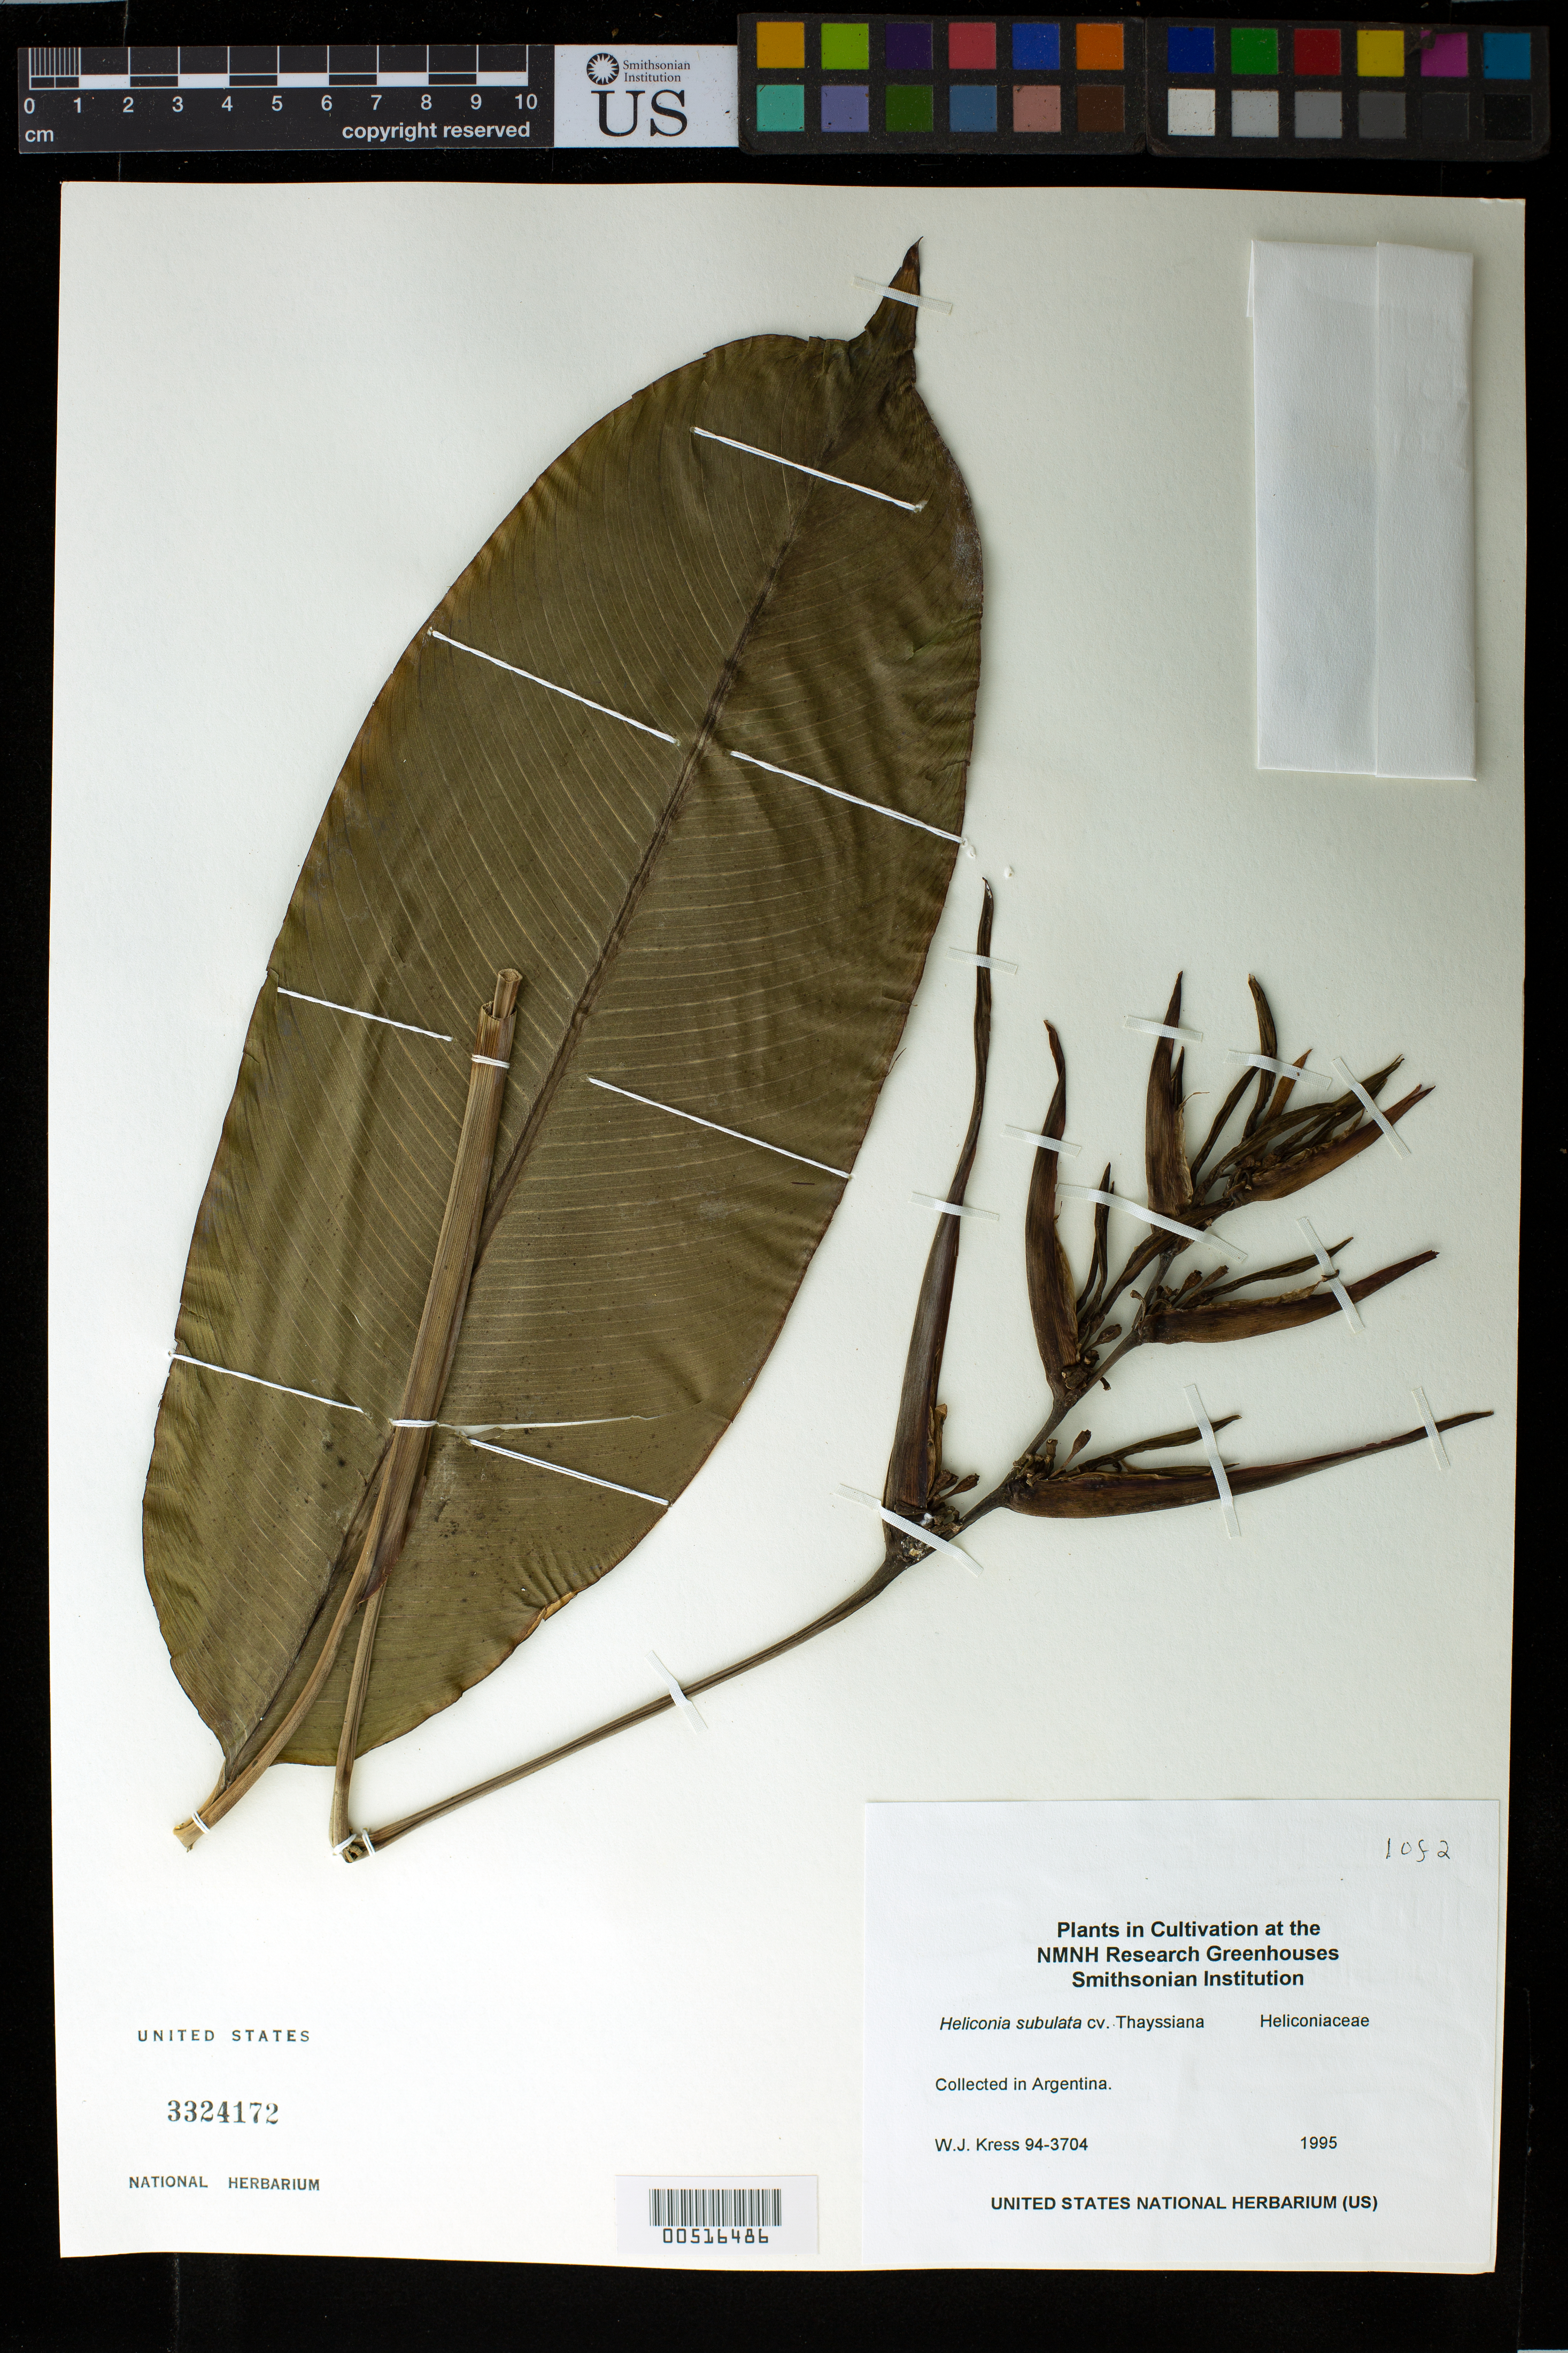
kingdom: Plantae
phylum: Tracheophyta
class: Liliopsida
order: Zingiberales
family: Heliconiaceae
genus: Heliconia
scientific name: Heliconia subulata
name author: Ruiz & Pav.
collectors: W. J. Kress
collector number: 94-3704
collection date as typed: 1995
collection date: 1995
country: Argentina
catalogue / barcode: US 3324172